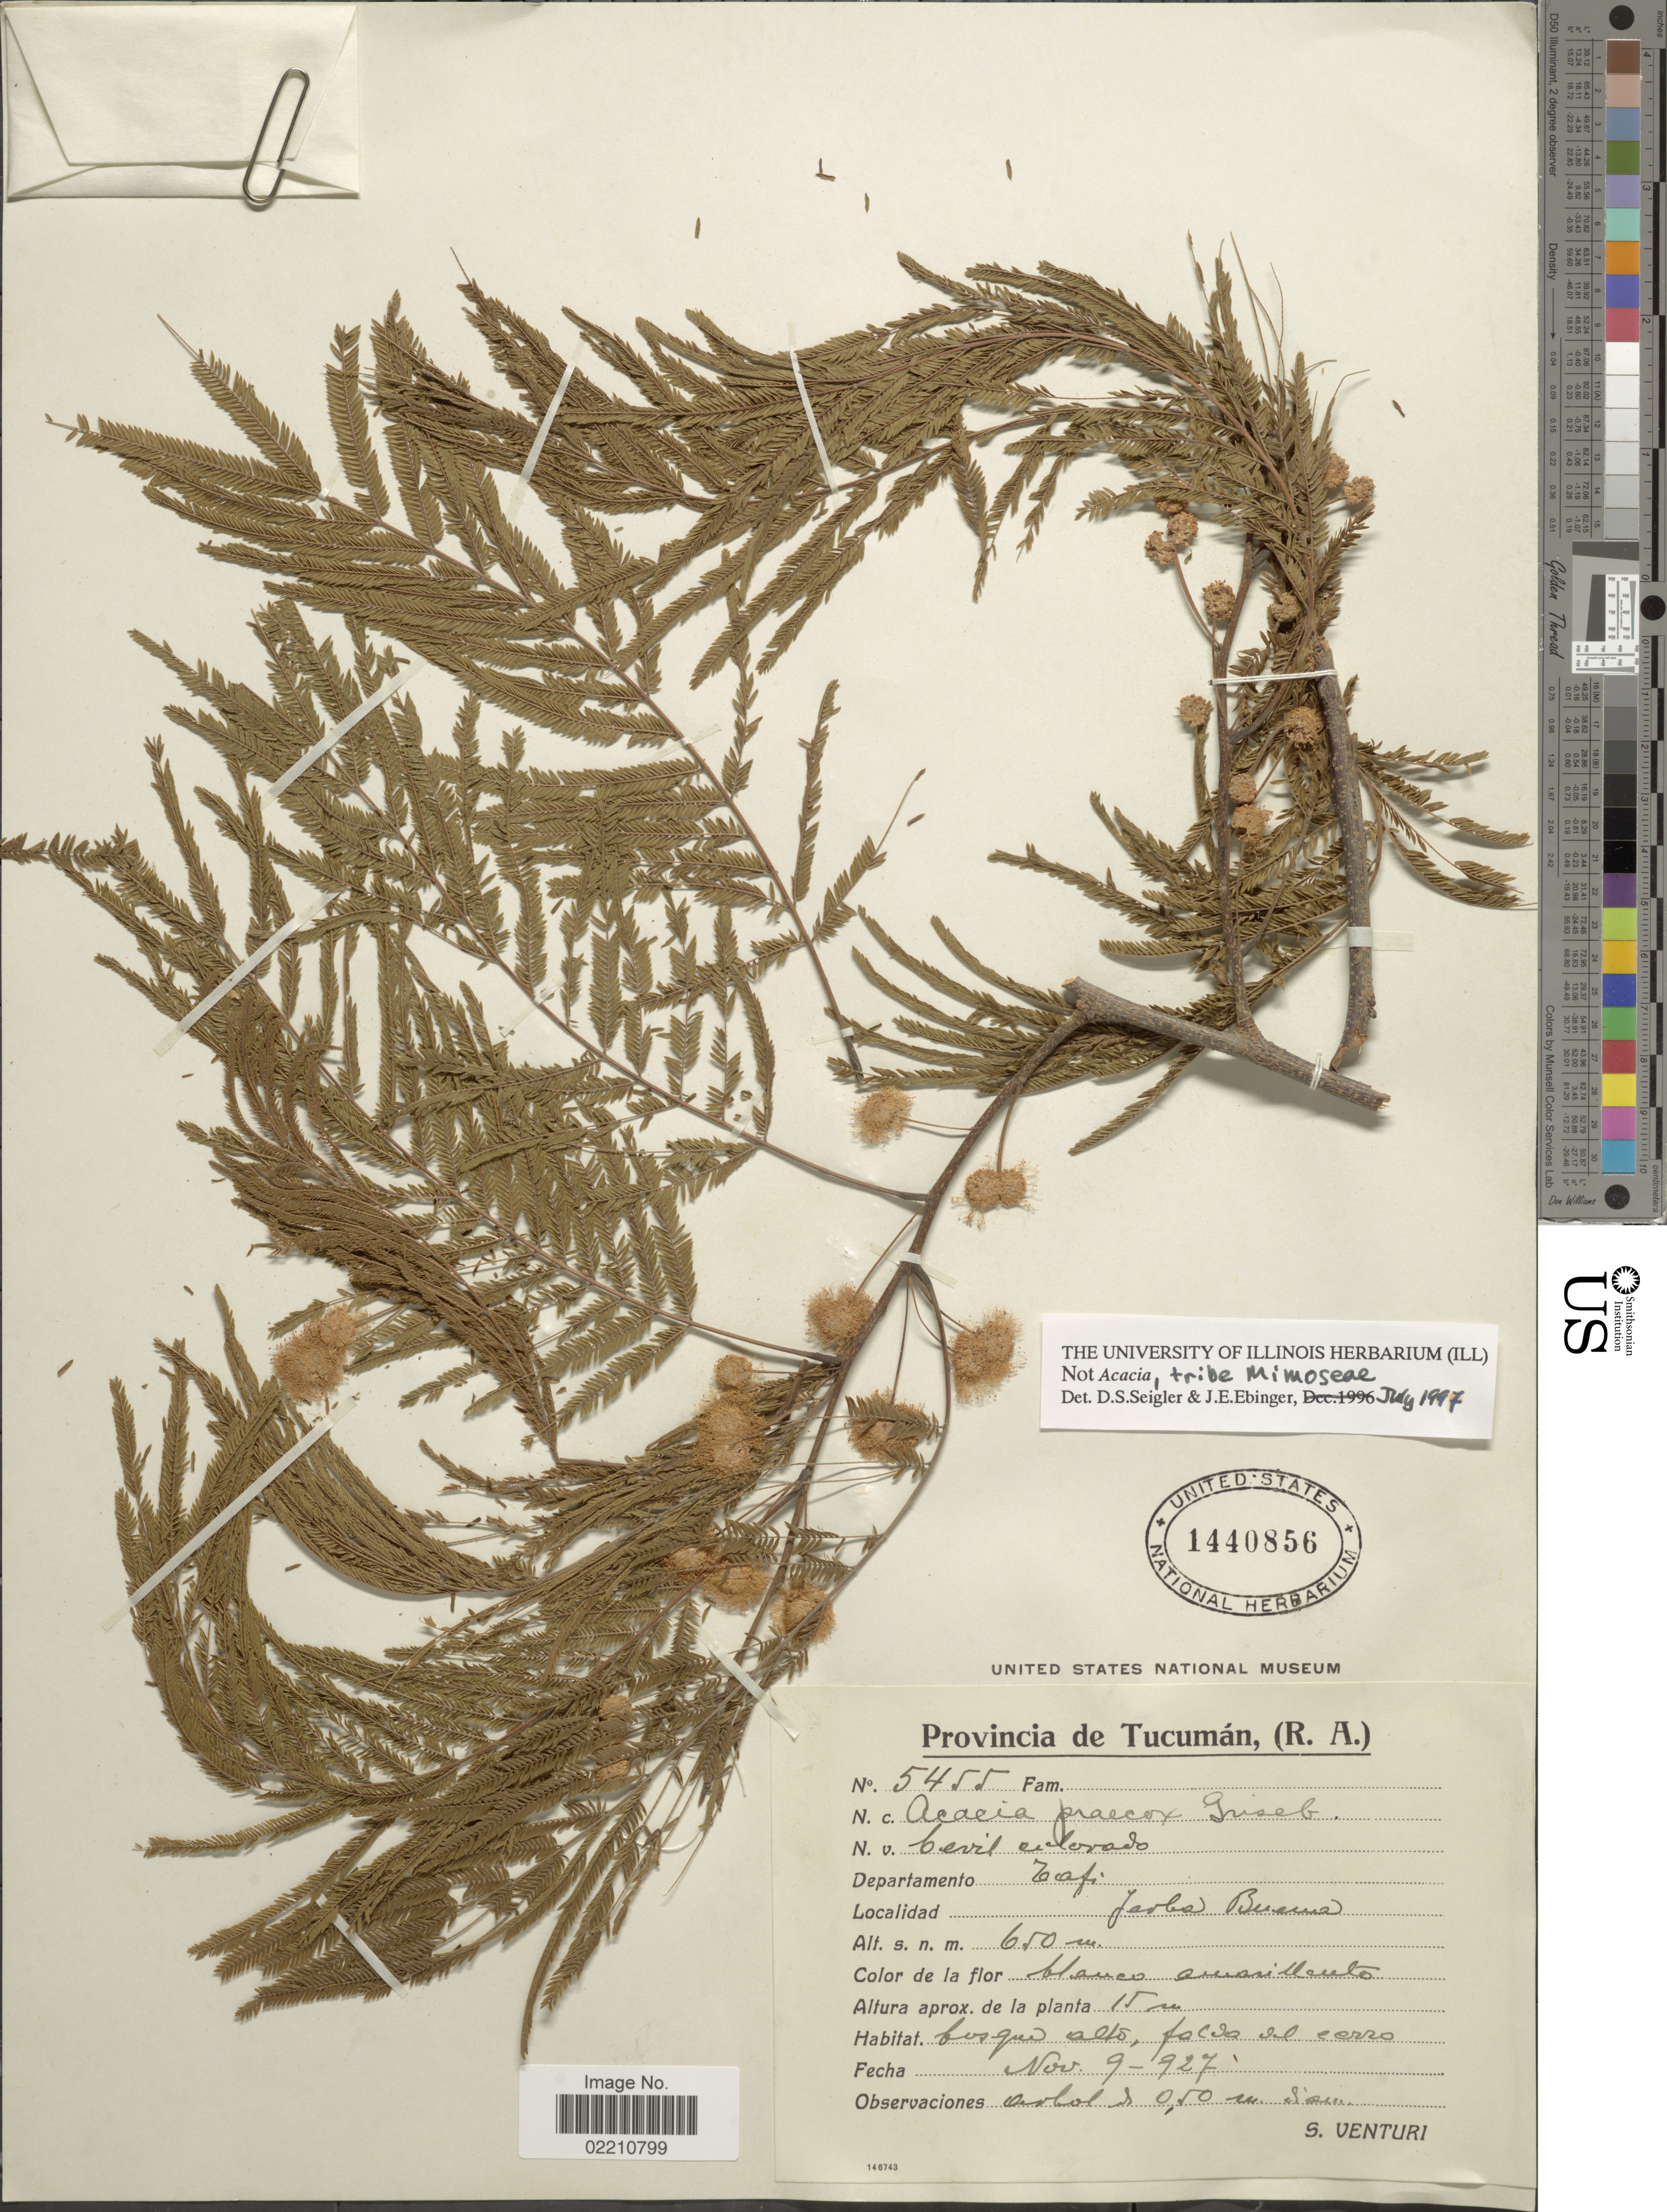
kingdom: Plantae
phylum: Tracheophyta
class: Magnoliopsida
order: Fabales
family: Fabaceae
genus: Anadenanthera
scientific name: Anadenanthera colubrina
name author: (Vell.) Brenan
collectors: S. Venturi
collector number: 5455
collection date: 1927-11-09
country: Argentina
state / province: Tucuman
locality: Provincia de Trucuman, (R.A.), Departamento Tafi, Yerba Buena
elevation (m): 650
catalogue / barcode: US 1440856